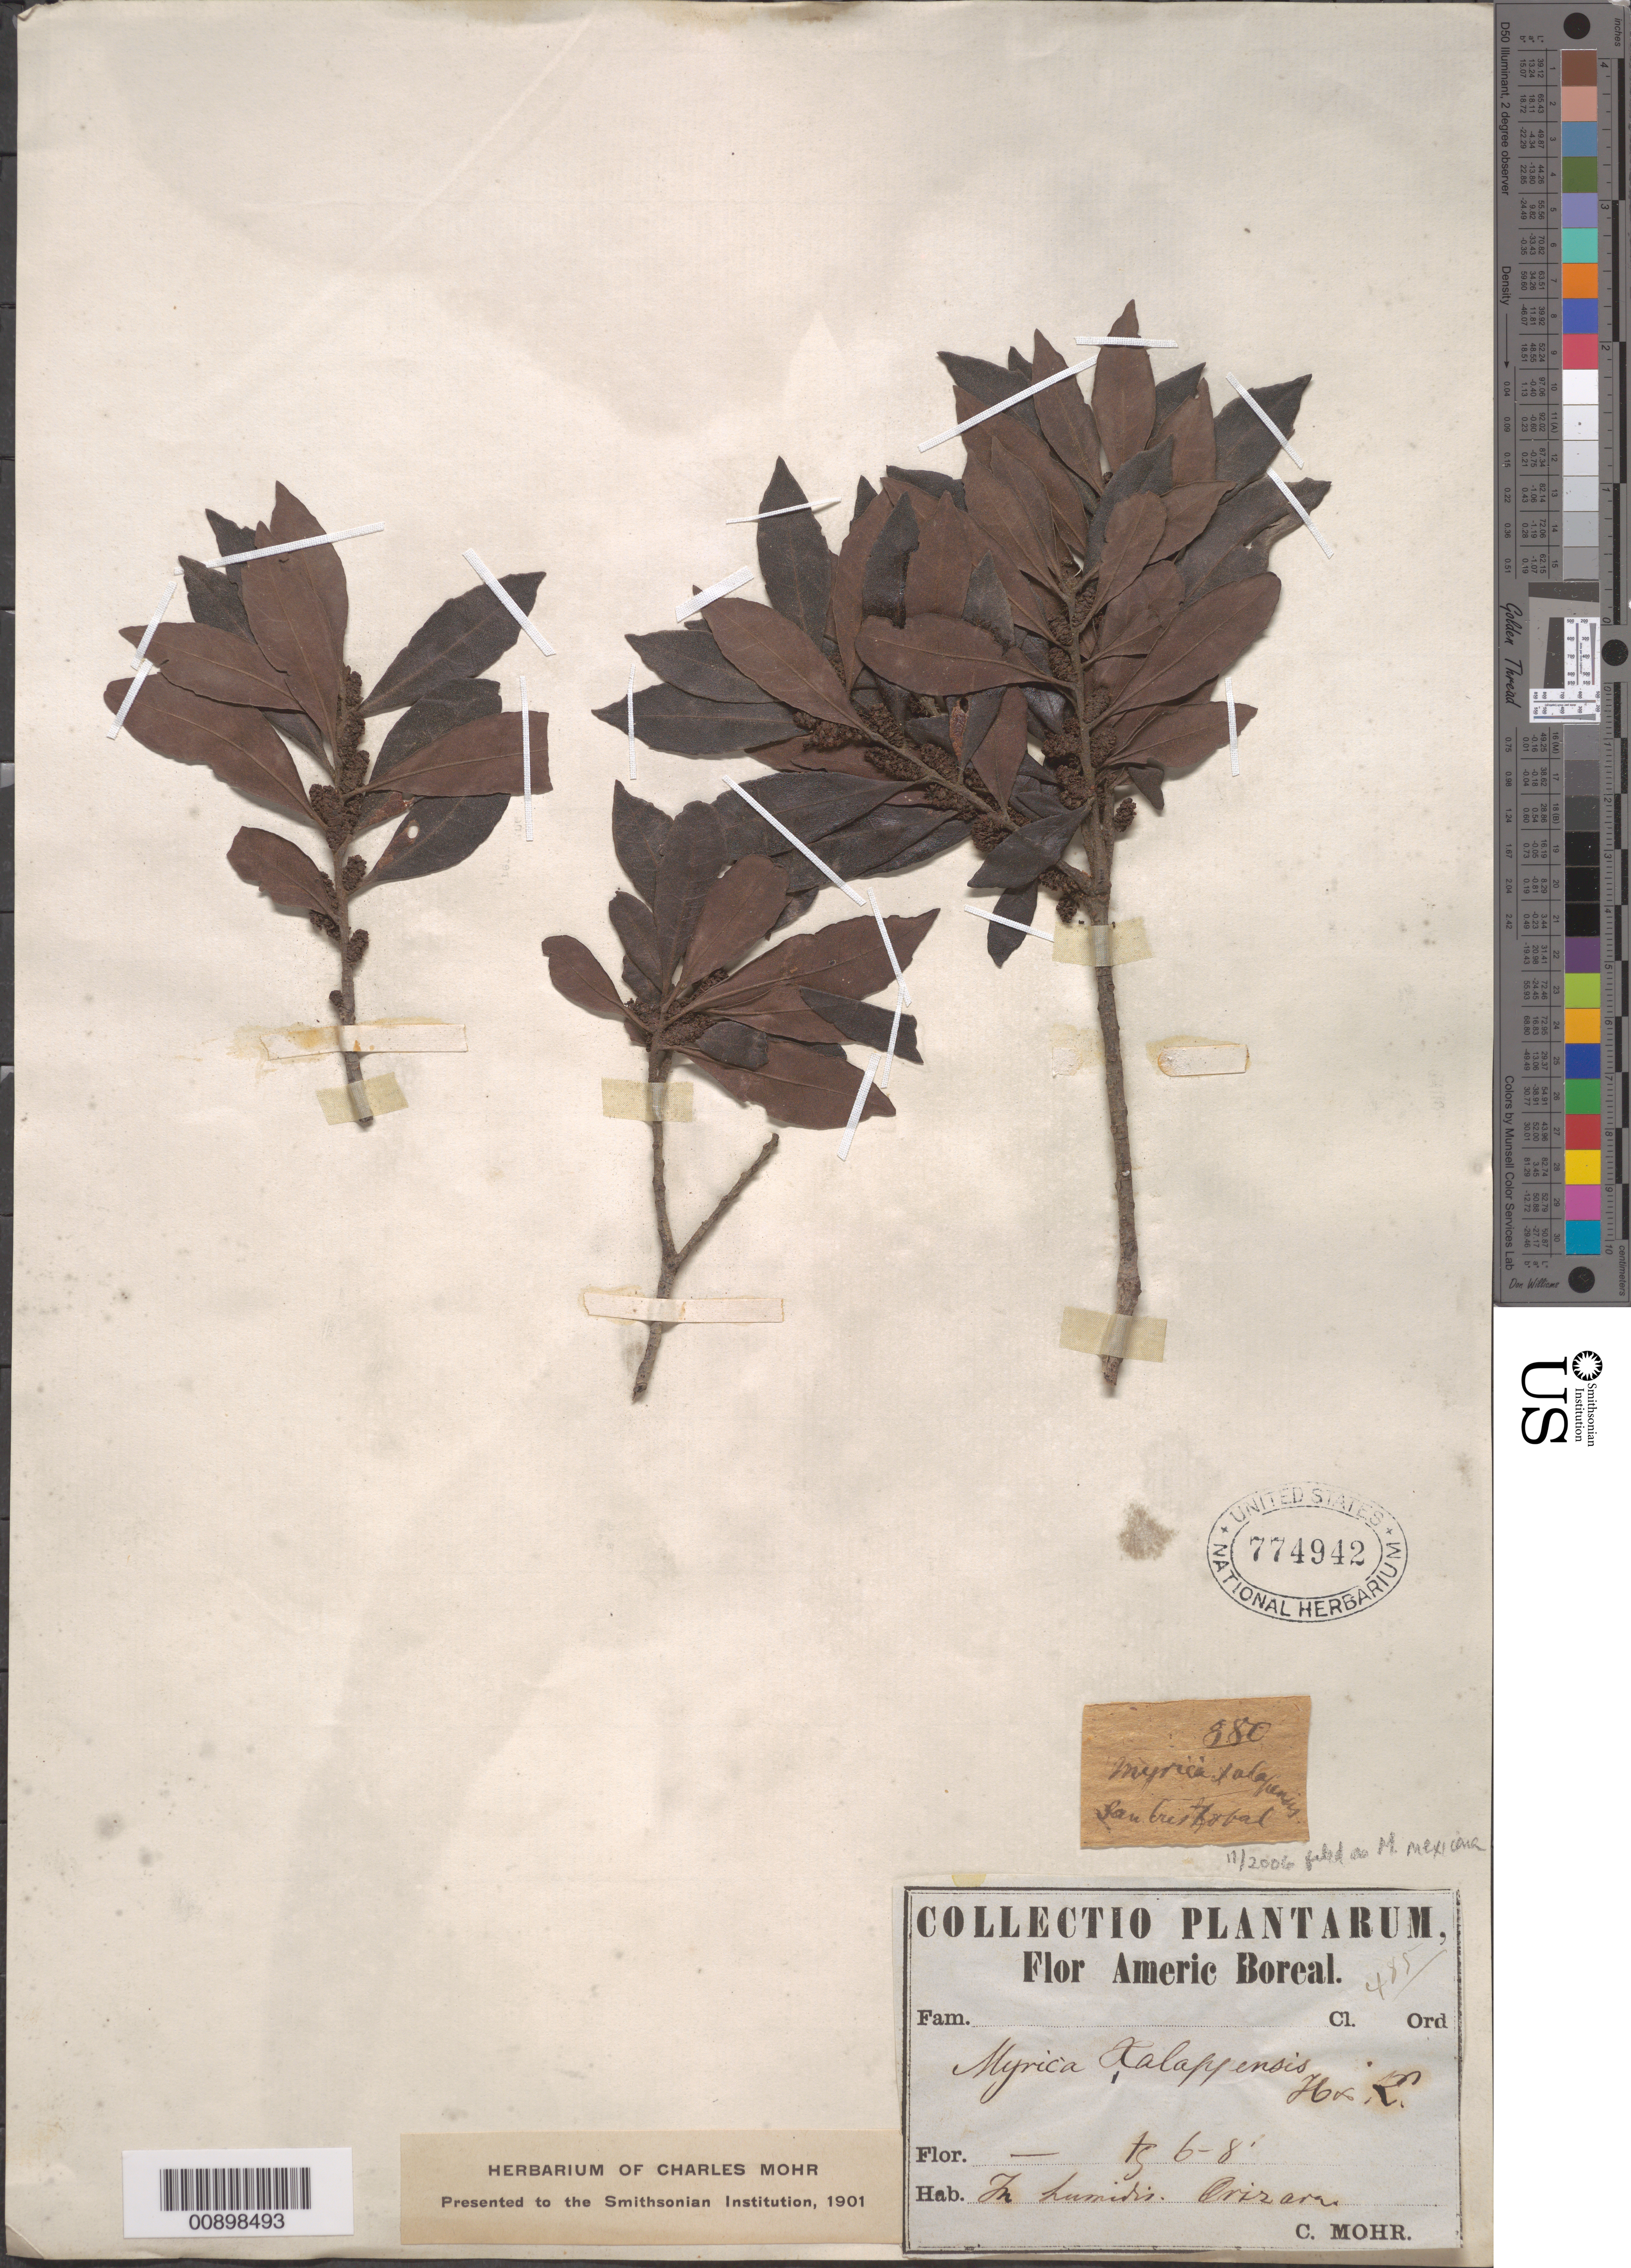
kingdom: Plantae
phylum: Tracheophyta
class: Magnoliopsida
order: Fagales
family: Myricaceae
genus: Myrica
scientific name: Myrica mexicana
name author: Humb. & Bonpl. ex Willd.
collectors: C. T. Mohr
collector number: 485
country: Mexico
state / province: Veracruz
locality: Orizava [sic].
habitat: In humidis.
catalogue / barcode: US 774942